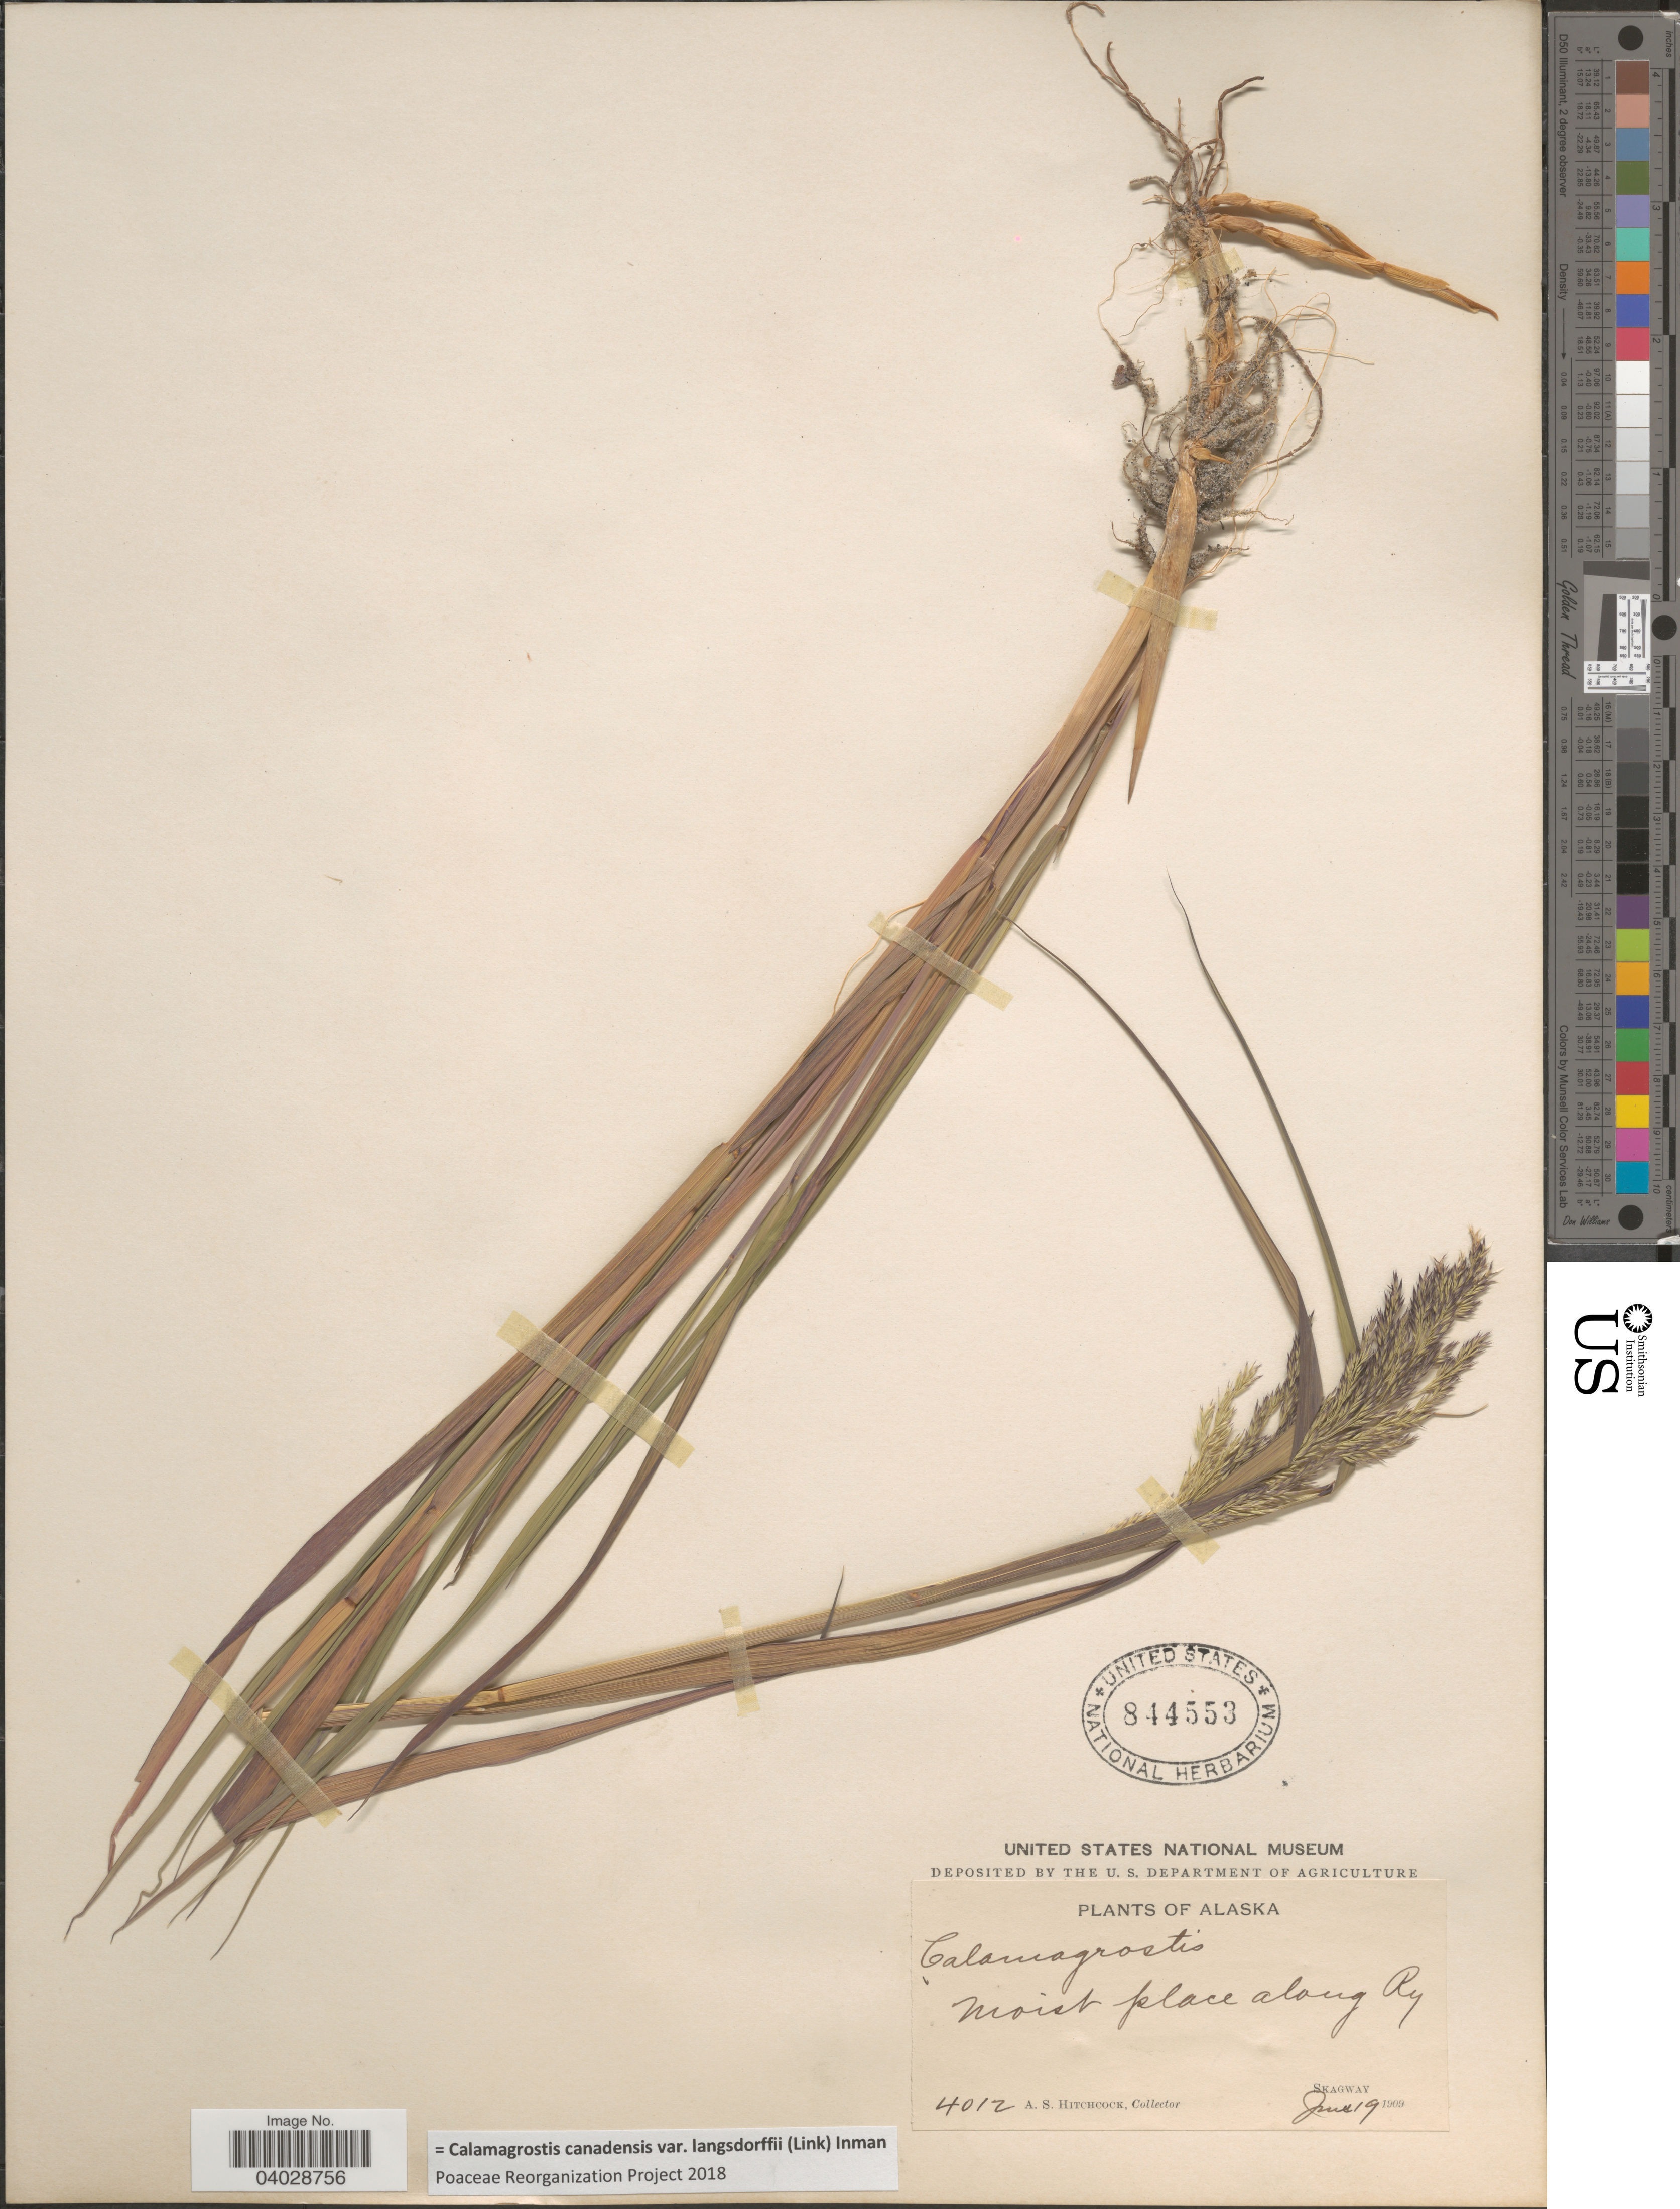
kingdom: Plantae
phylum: Tracheophyta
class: Liliopsida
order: Poales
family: Poaceae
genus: Calamagrostis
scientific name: Calamagrostis canadensis var. langsdorffii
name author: (Link) Inman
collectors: A. S. Hitchcock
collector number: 4012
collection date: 1909-06-19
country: United States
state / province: Alaska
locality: Moist place along Ry. Skagway.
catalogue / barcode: US 844553